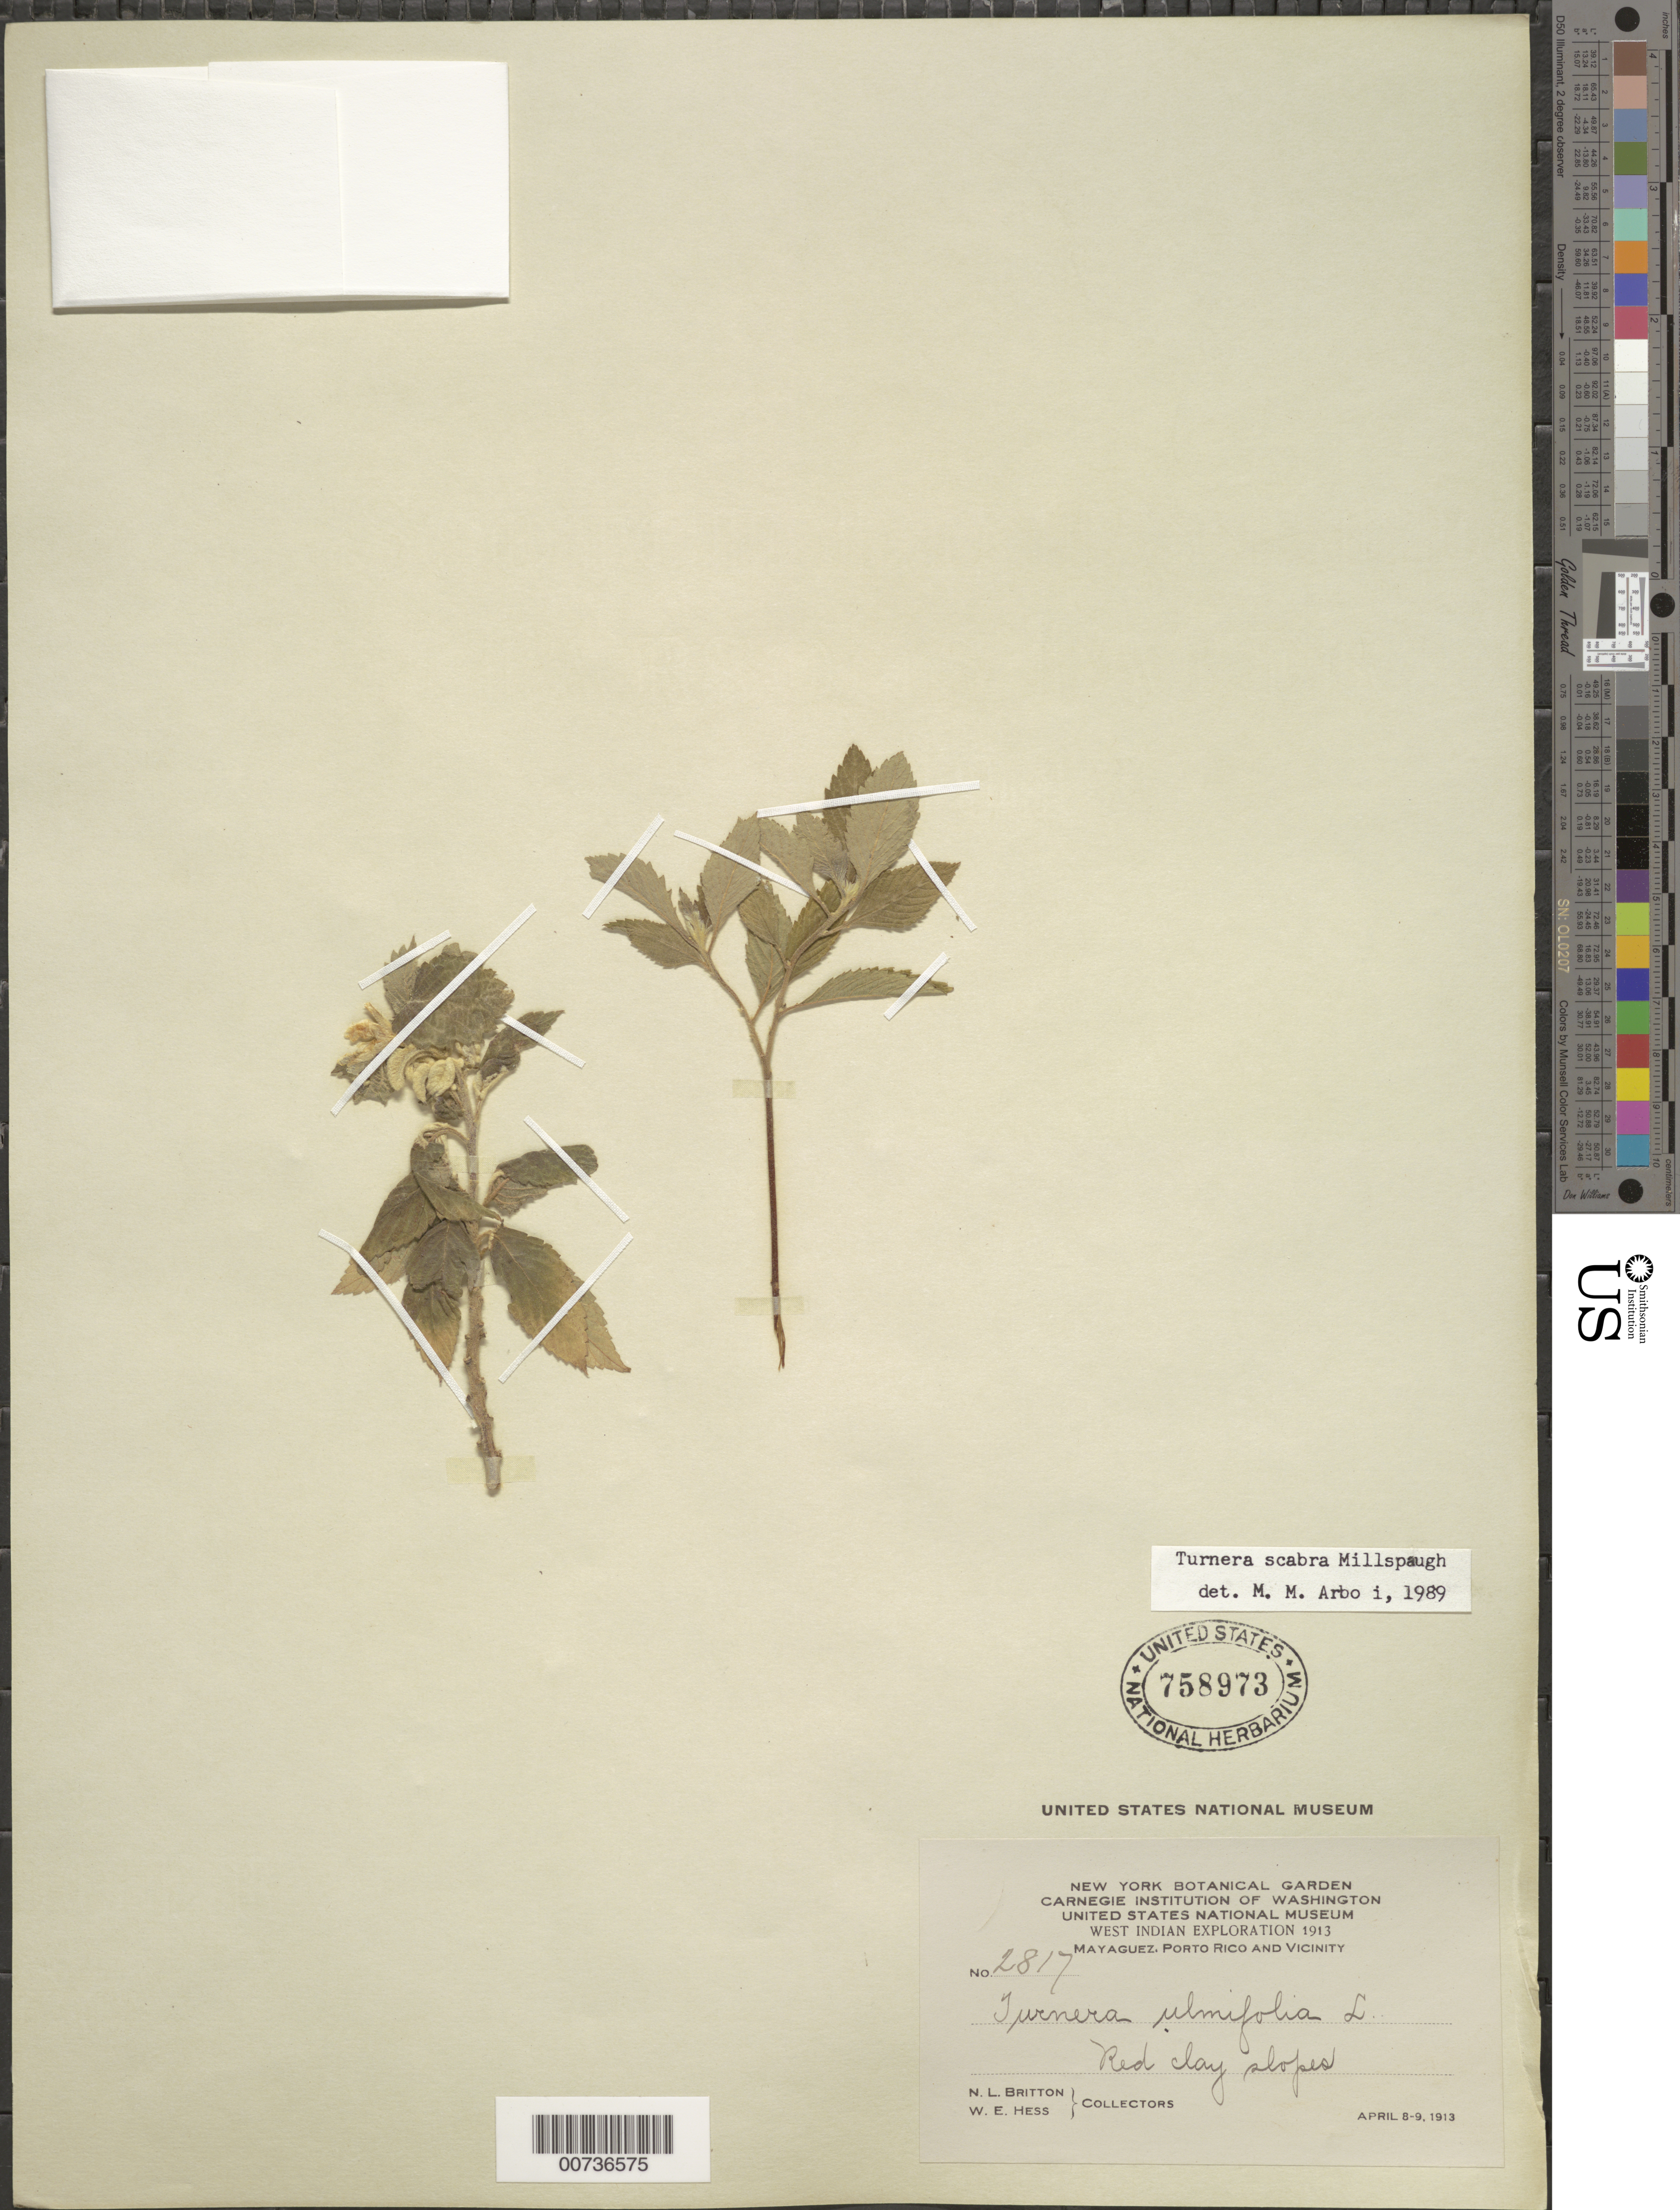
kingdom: Plantae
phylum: Tracheophyta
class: Magnoliopsida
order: Malpighiales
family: Turneraceae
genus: Turnera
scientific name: Turnera scabra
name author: Millsp.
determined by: Arbo, M. M.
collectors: N. Britton & W. Hess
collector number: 2817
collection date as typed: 08 Apr 1913 to 09 Apr 1913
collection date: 1913-04-08/1913-04-09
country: Puerto Rico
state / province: Mayagüez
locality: Mayaguez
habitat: Red clay slopes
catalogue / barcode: US 758973